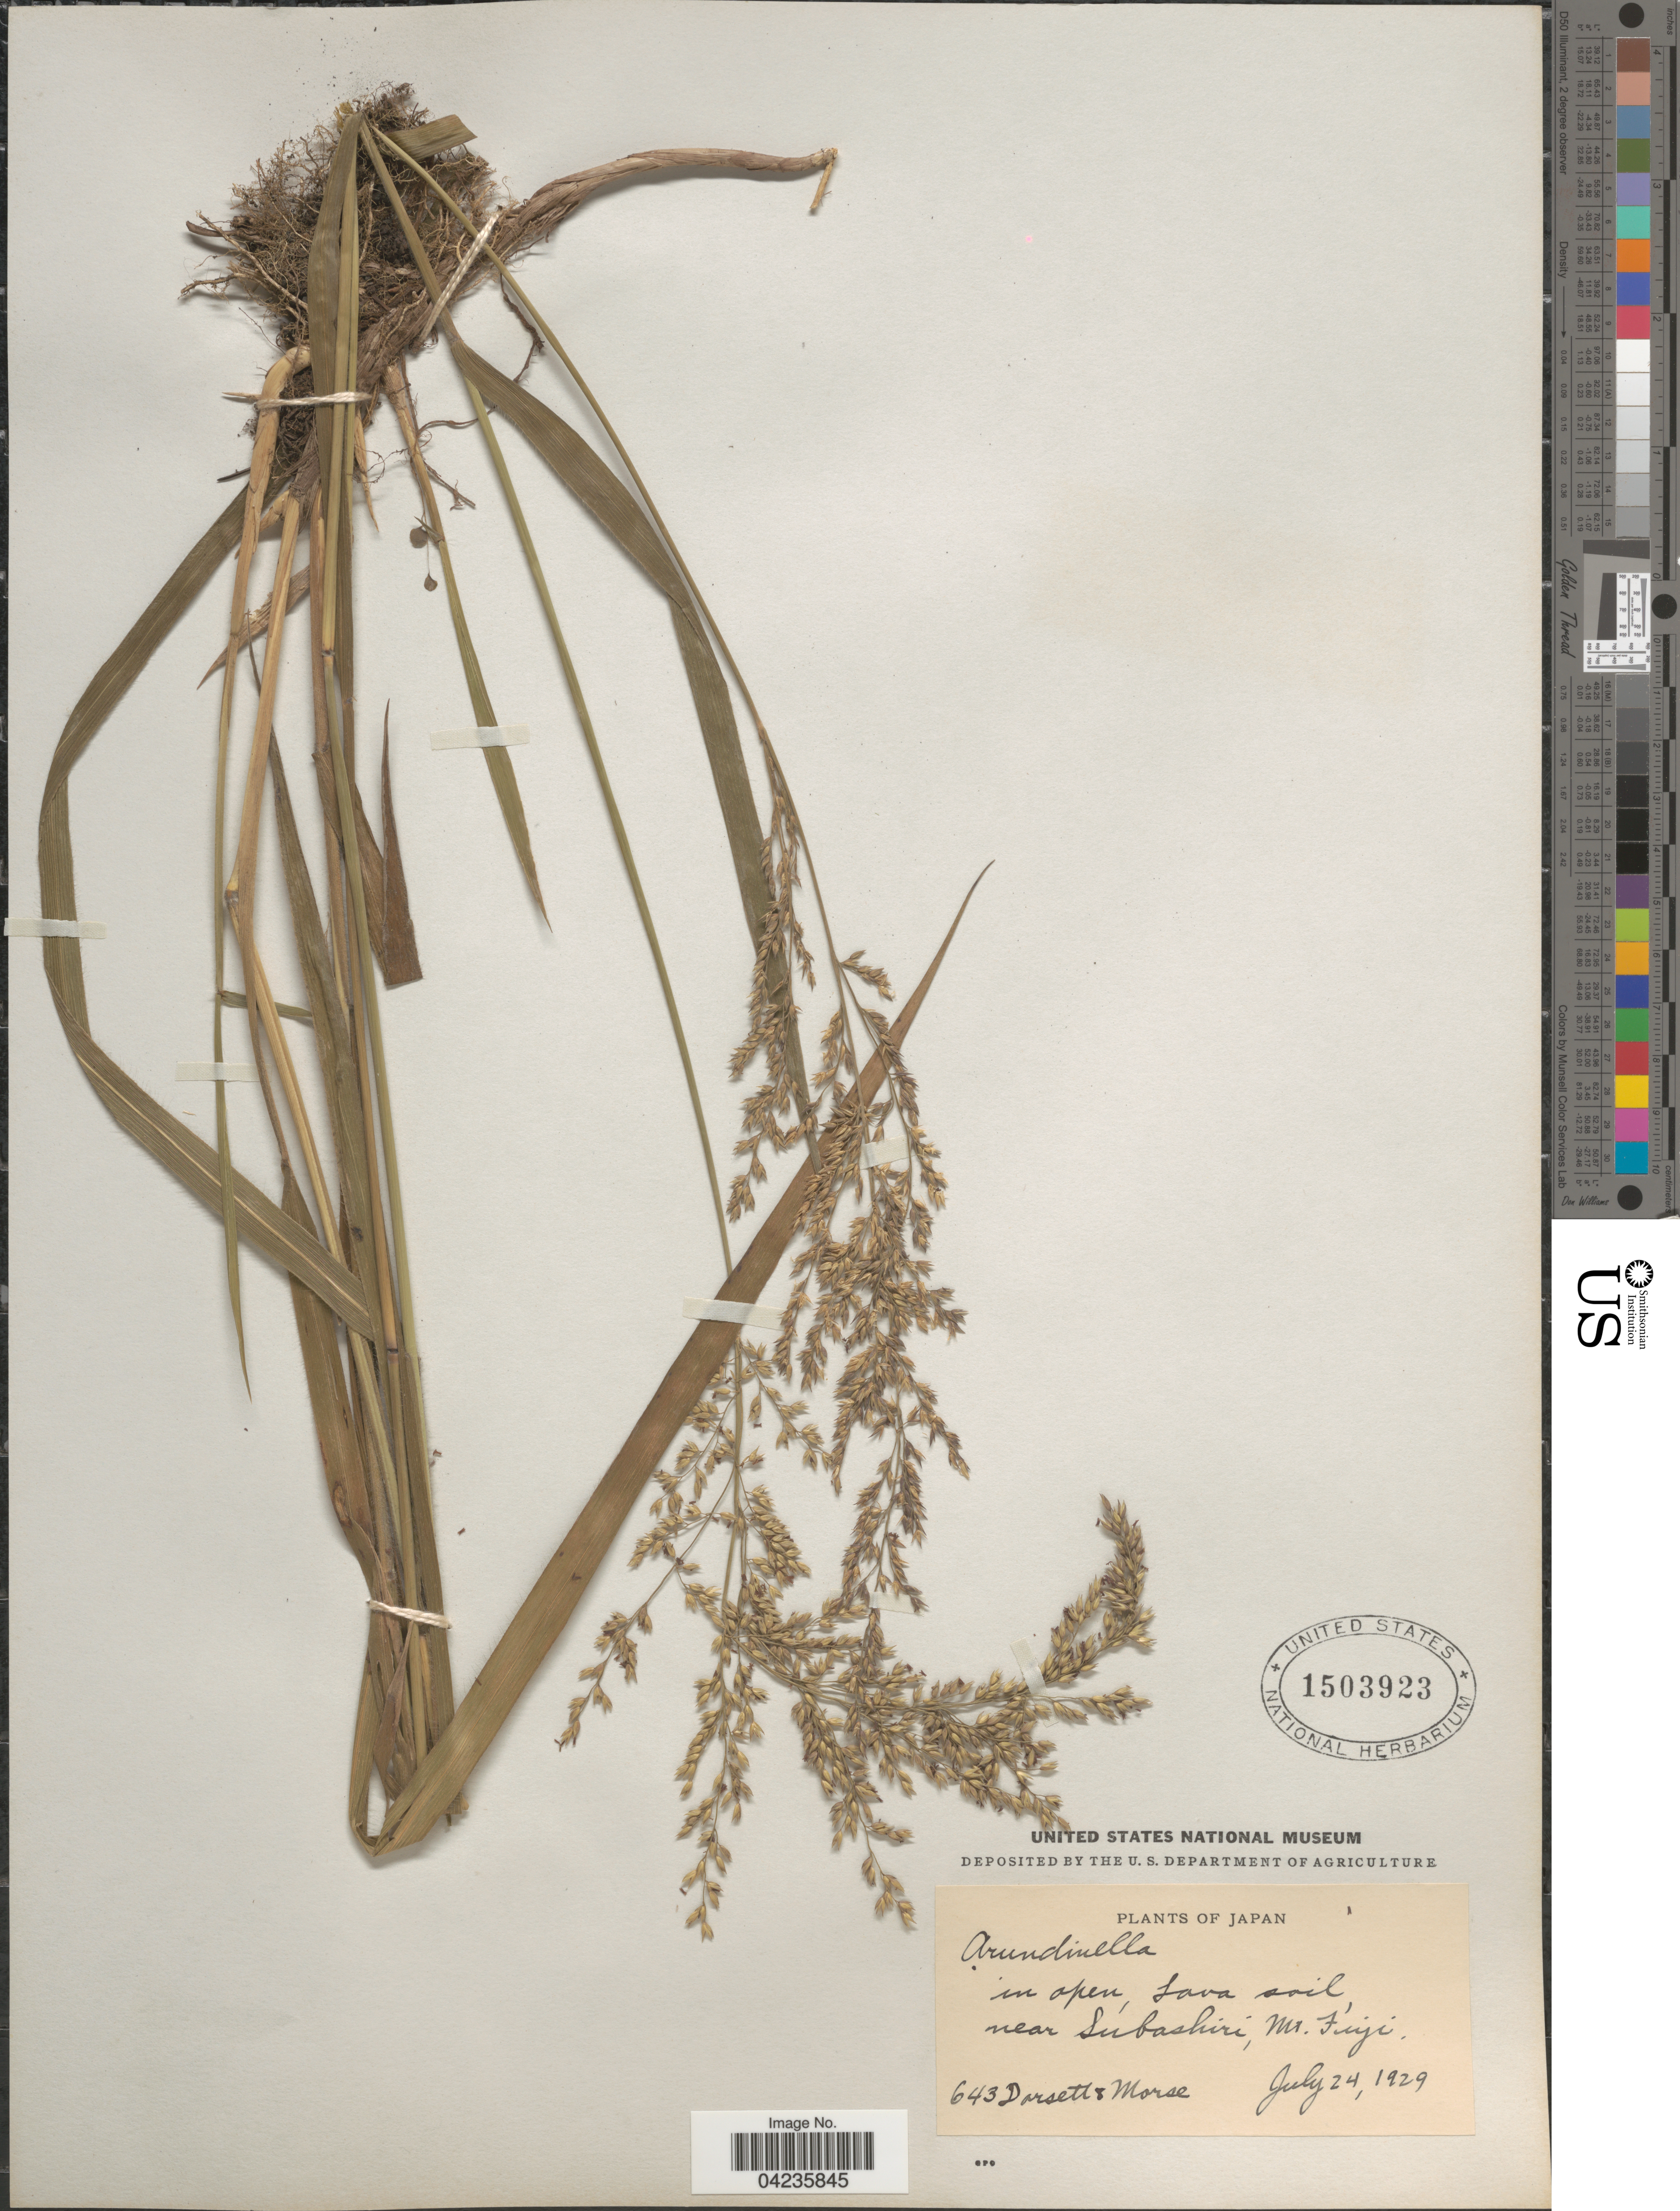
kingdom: Plantae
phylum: Tracheophyta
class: Liliopsida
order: Poales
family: Poaceae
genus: Arundinella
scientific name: Arundinella hirta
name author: (Thunb.) Tanaka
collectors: -- Dorsett & -. Morse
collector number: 643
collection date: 1929-07-24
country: Japan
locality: Near Subashiri, Mt. Fuji.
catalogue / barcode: US 1503923